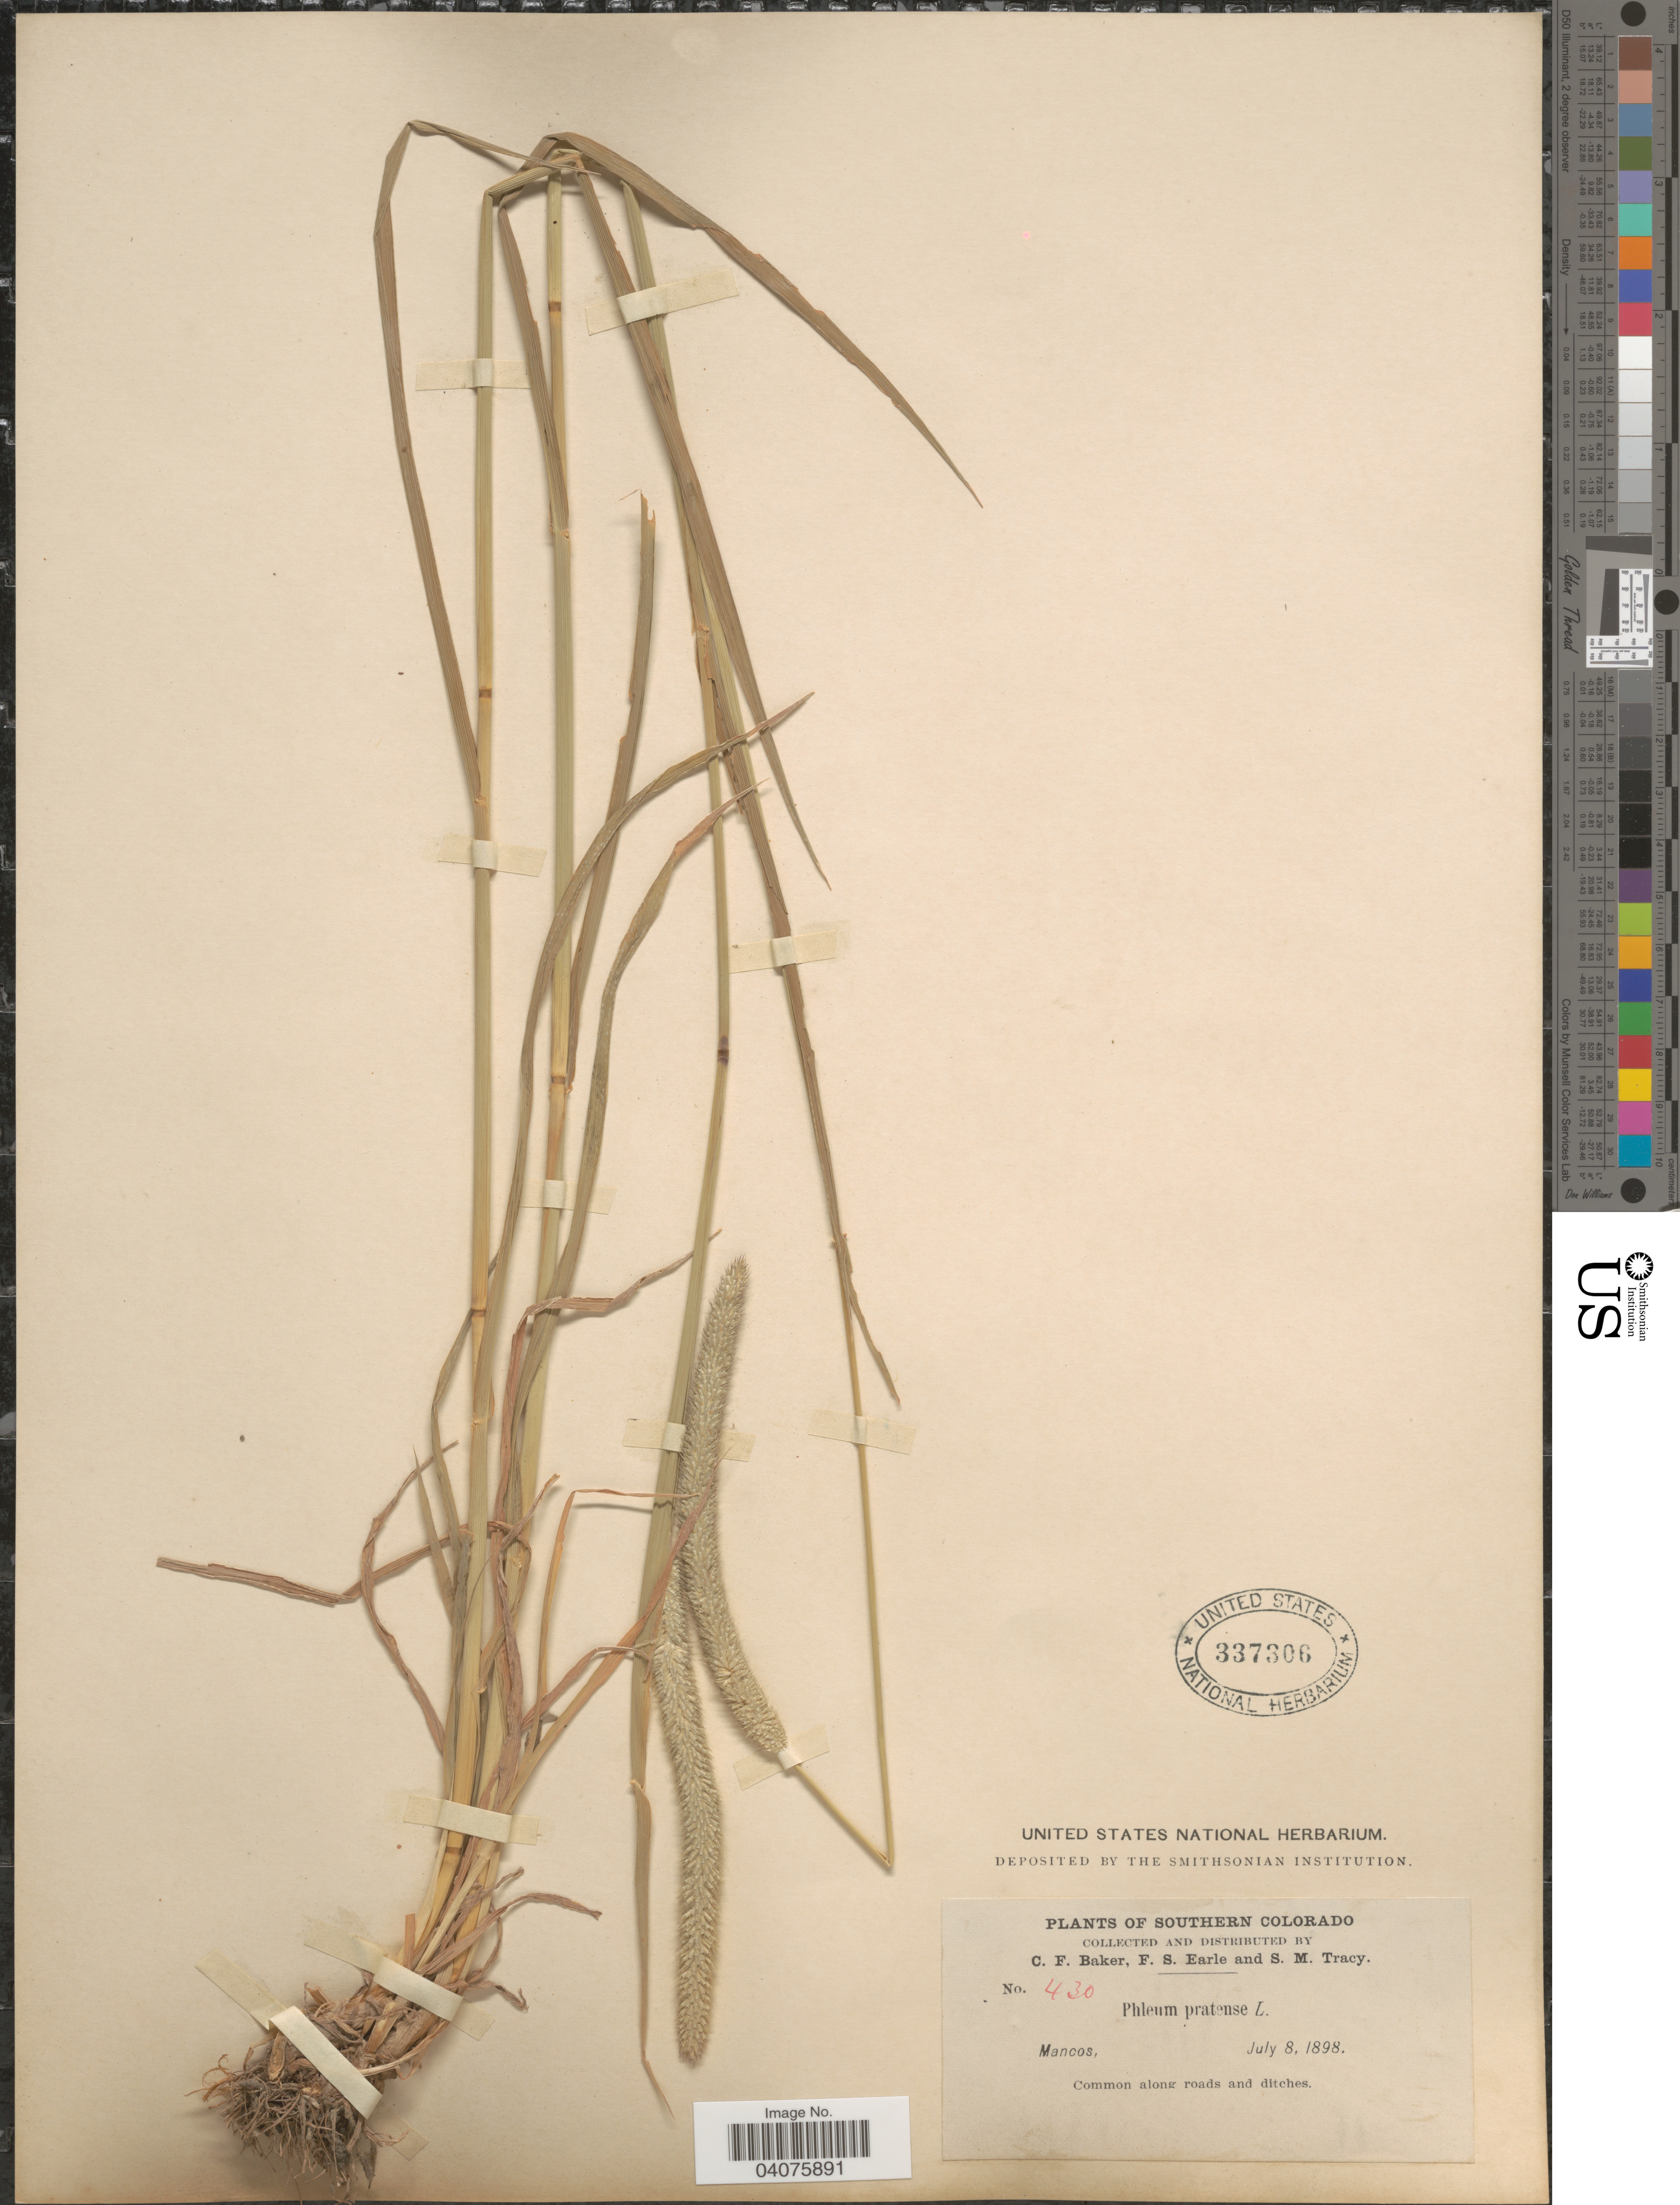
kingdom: Plantae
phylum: Tracheophyta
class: Liliopsida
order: Poales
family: Poaceae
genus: Phleum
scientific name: Phleum pratense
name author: L.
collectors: C. F. Baker, F. S. Earle & S. M. Tracy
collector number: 430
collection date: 1898-07-08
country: United States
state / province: Colorado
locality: Southern Colorado. Mancos.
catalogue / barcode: US 337306